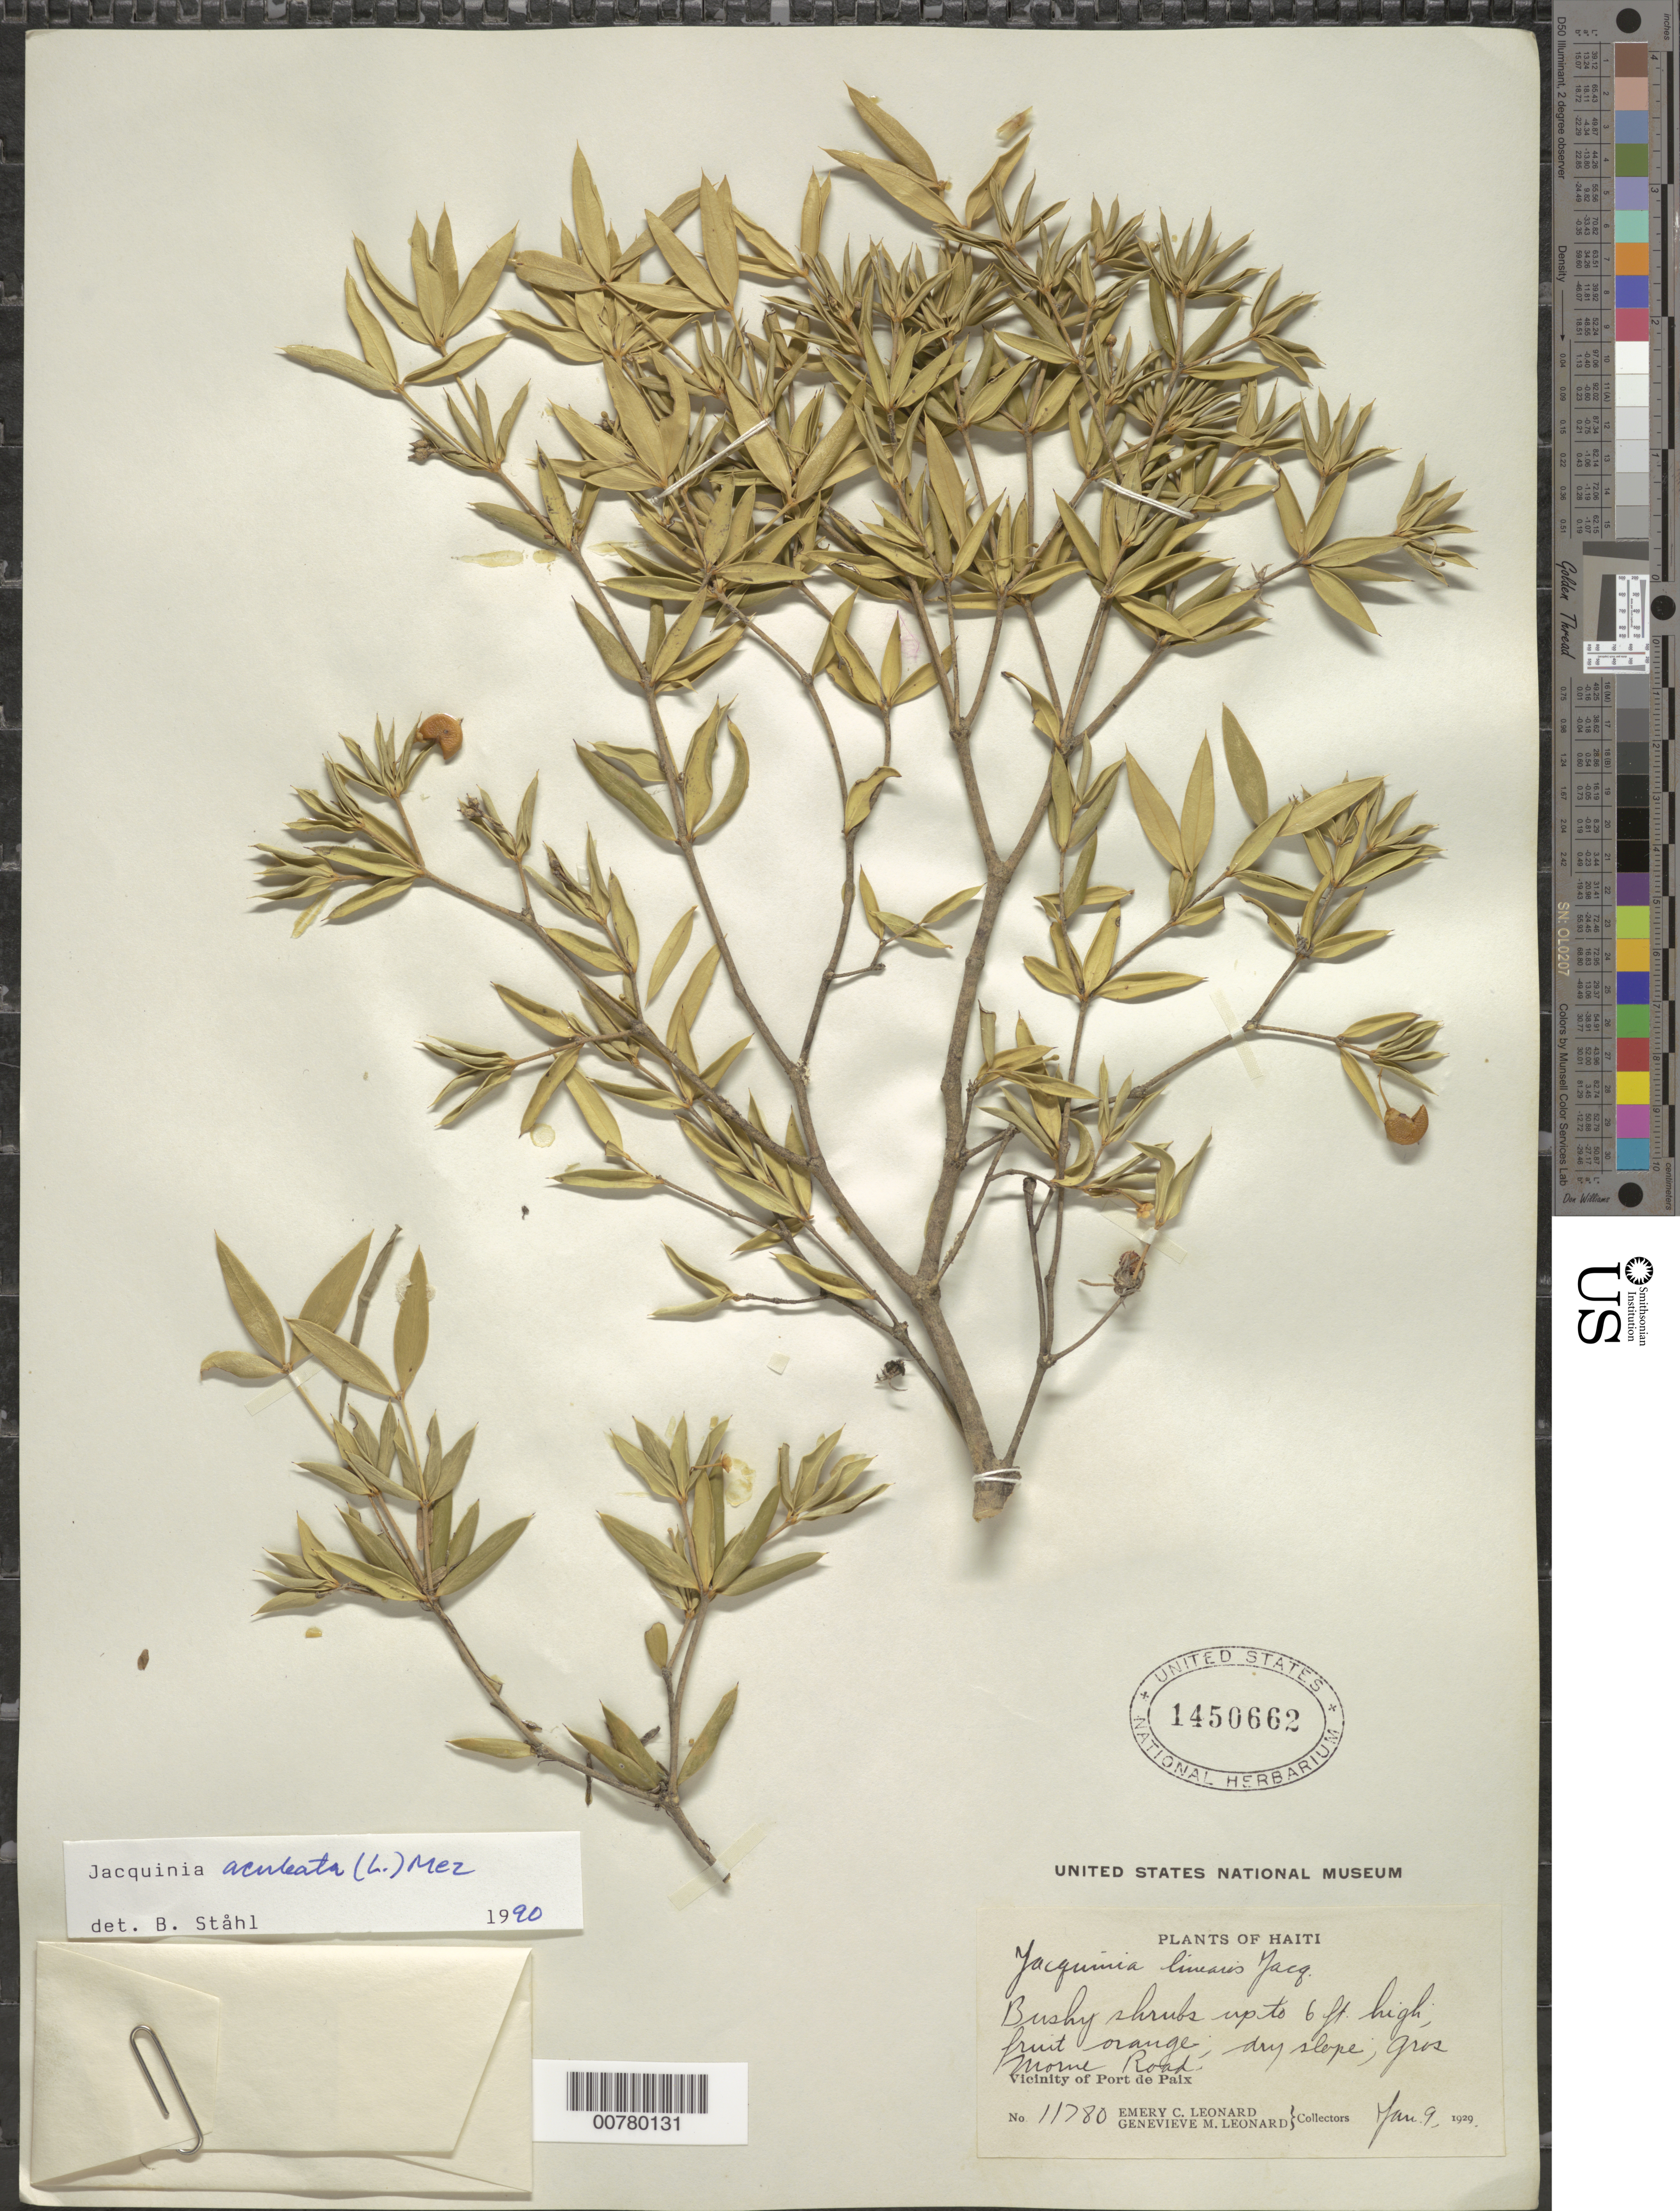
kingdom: Plantae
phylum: Tracheophyta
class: Magnoliopsida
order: Ericales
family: Primulaceae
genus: Jacquinia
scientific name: Jacquinia aculeata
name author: (L.) Mez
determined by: Ståhl, B.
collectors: E. C. Leonard & G. M. Leonard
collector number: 11780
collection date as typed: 09 Jan 1929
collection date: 1929-01-09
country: Haiti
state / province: Nord-Ouest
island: Hispaniola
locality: Vicinity of Port de Paix, Gros Morne road.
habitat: Dry slope.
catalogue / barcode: US 1450662